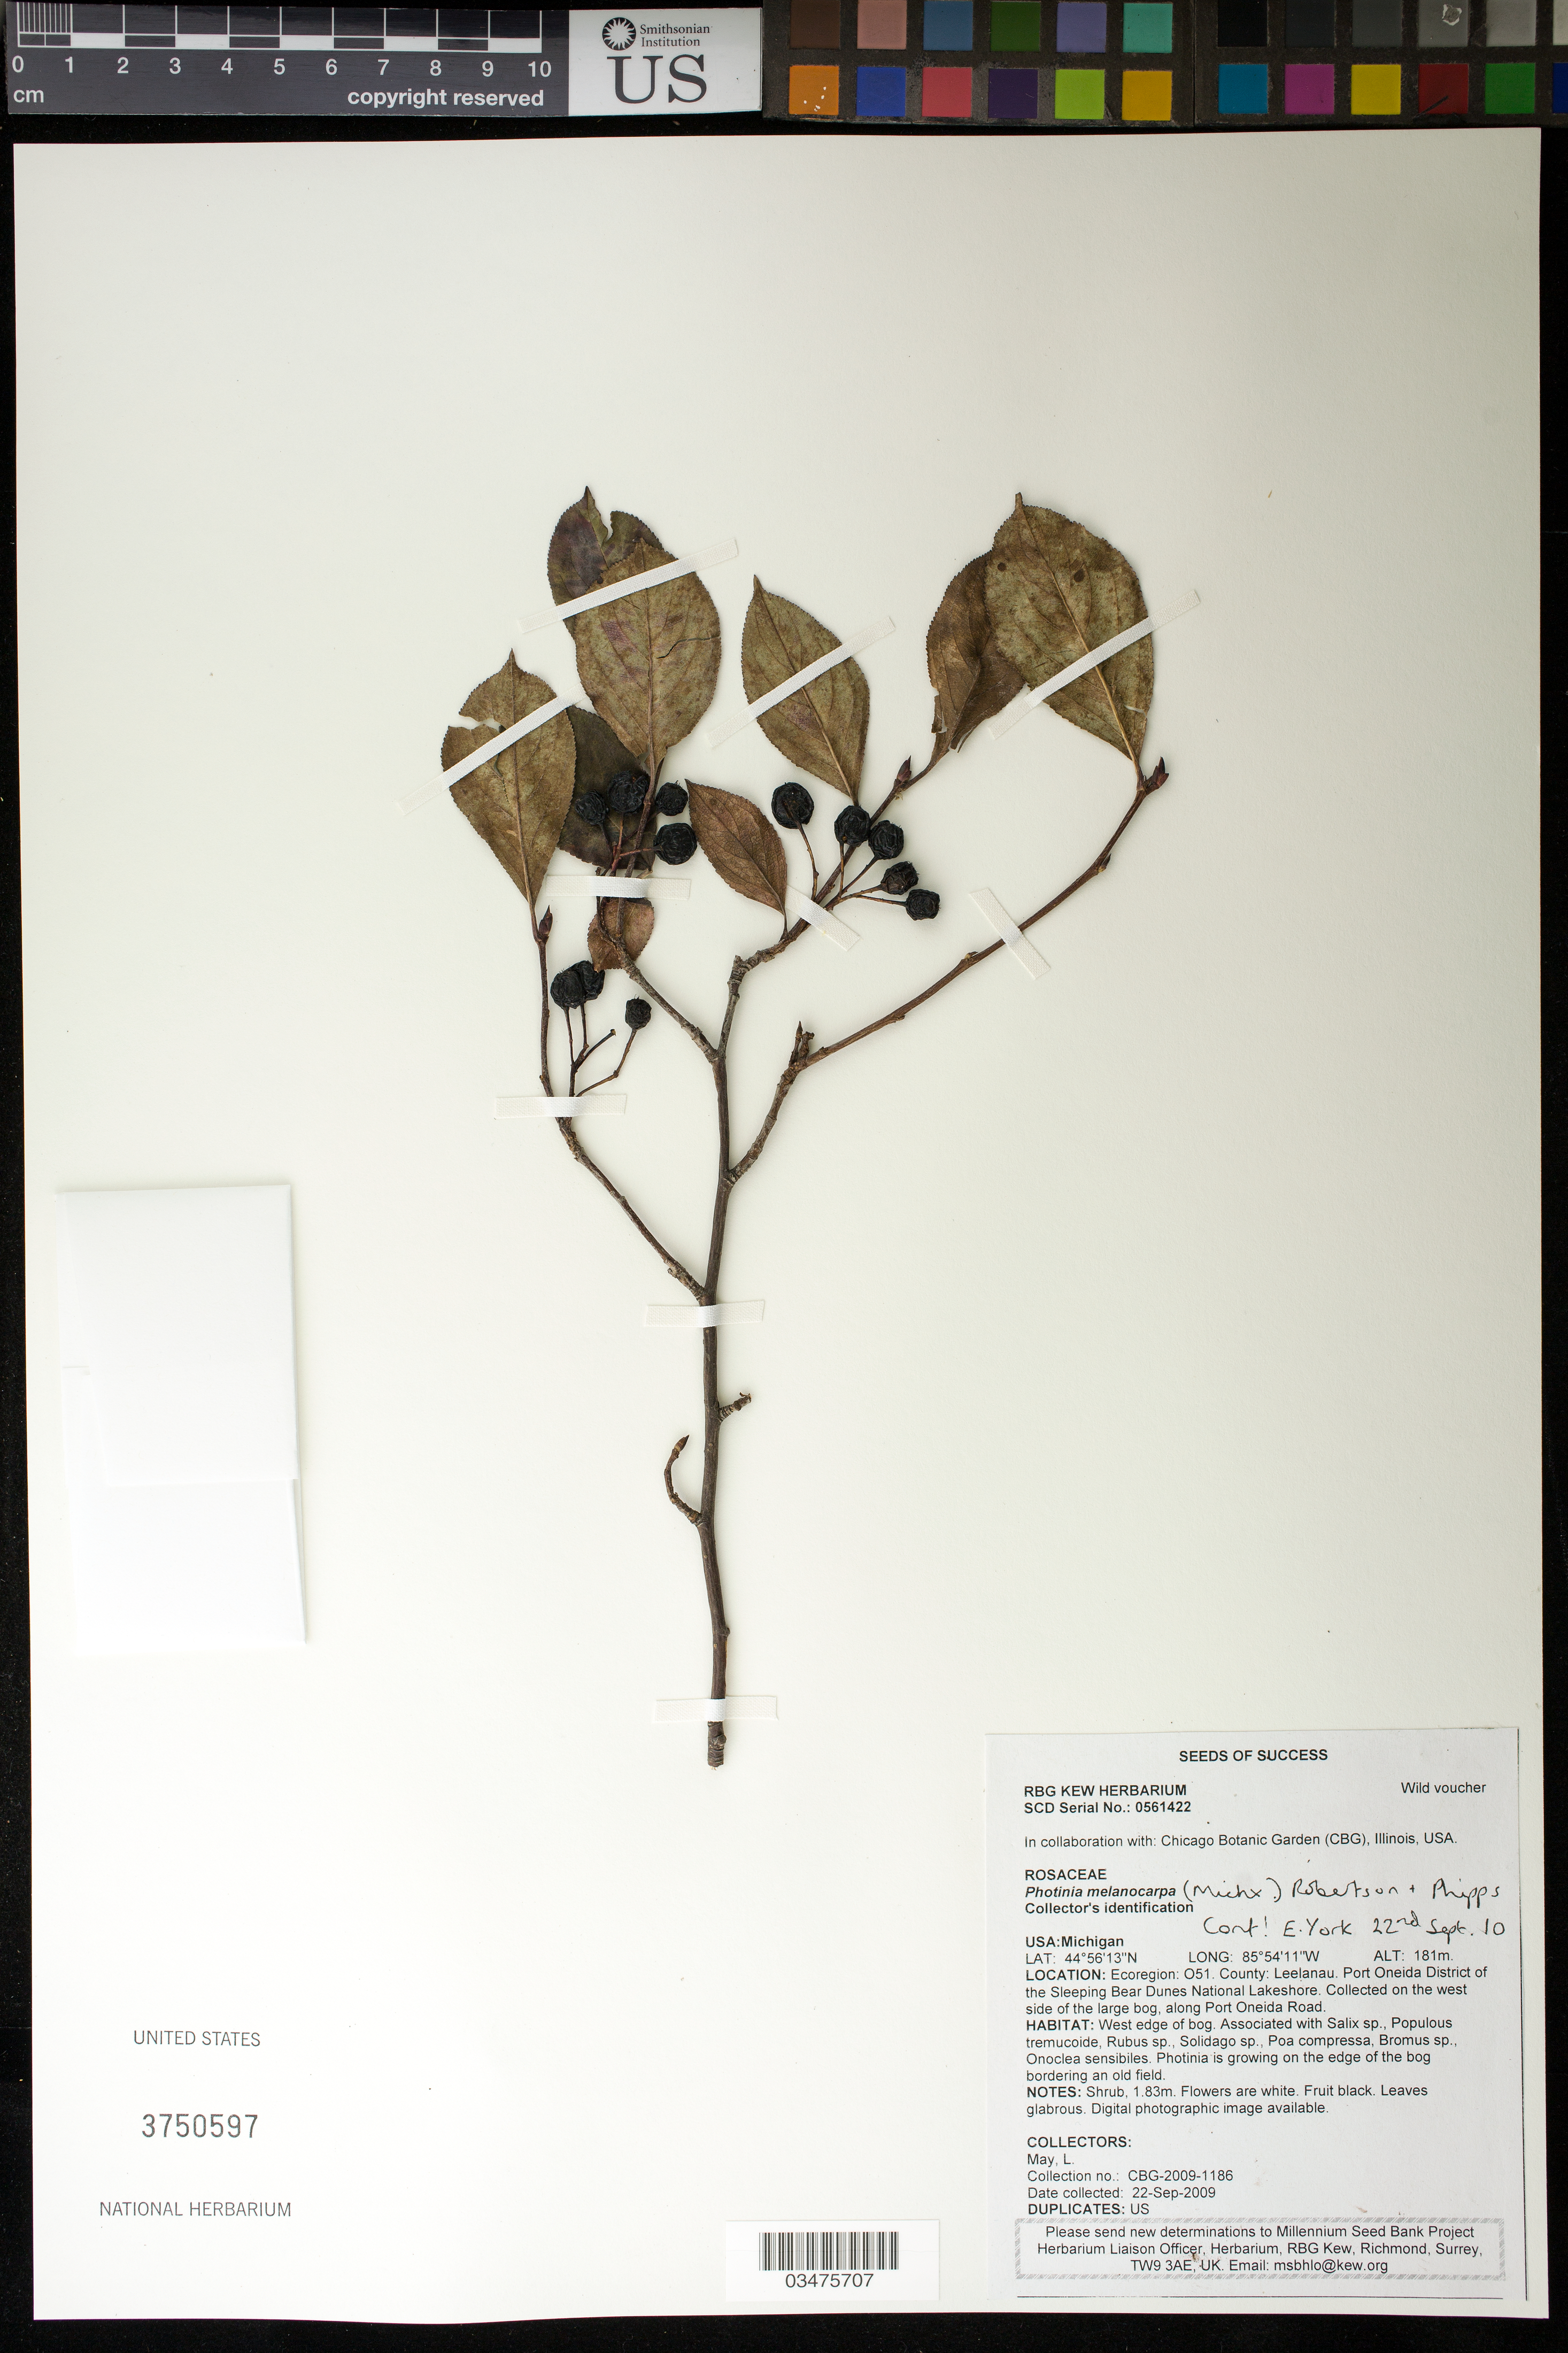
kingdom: Plantae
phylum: Tracheophyta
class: Magnoliopsida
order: Rosales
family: Rosaceae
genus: Photinia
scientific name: Photinia melanocarpa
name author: (Michx.) K.R. Robertson & J.B. Phipps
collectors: L. May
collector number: CBG-2009-1186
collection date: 2009-09-22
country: United States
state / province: Michigan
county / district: Leelanau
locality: Port Oneida District of the Sleeping Bear Dunes National Lakeshore, along Port Oneida Rd.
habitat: West edge of bog. With Salix sp., Rubus sp., Solidago sp., ect.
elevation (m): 181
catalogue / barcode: US 3750597